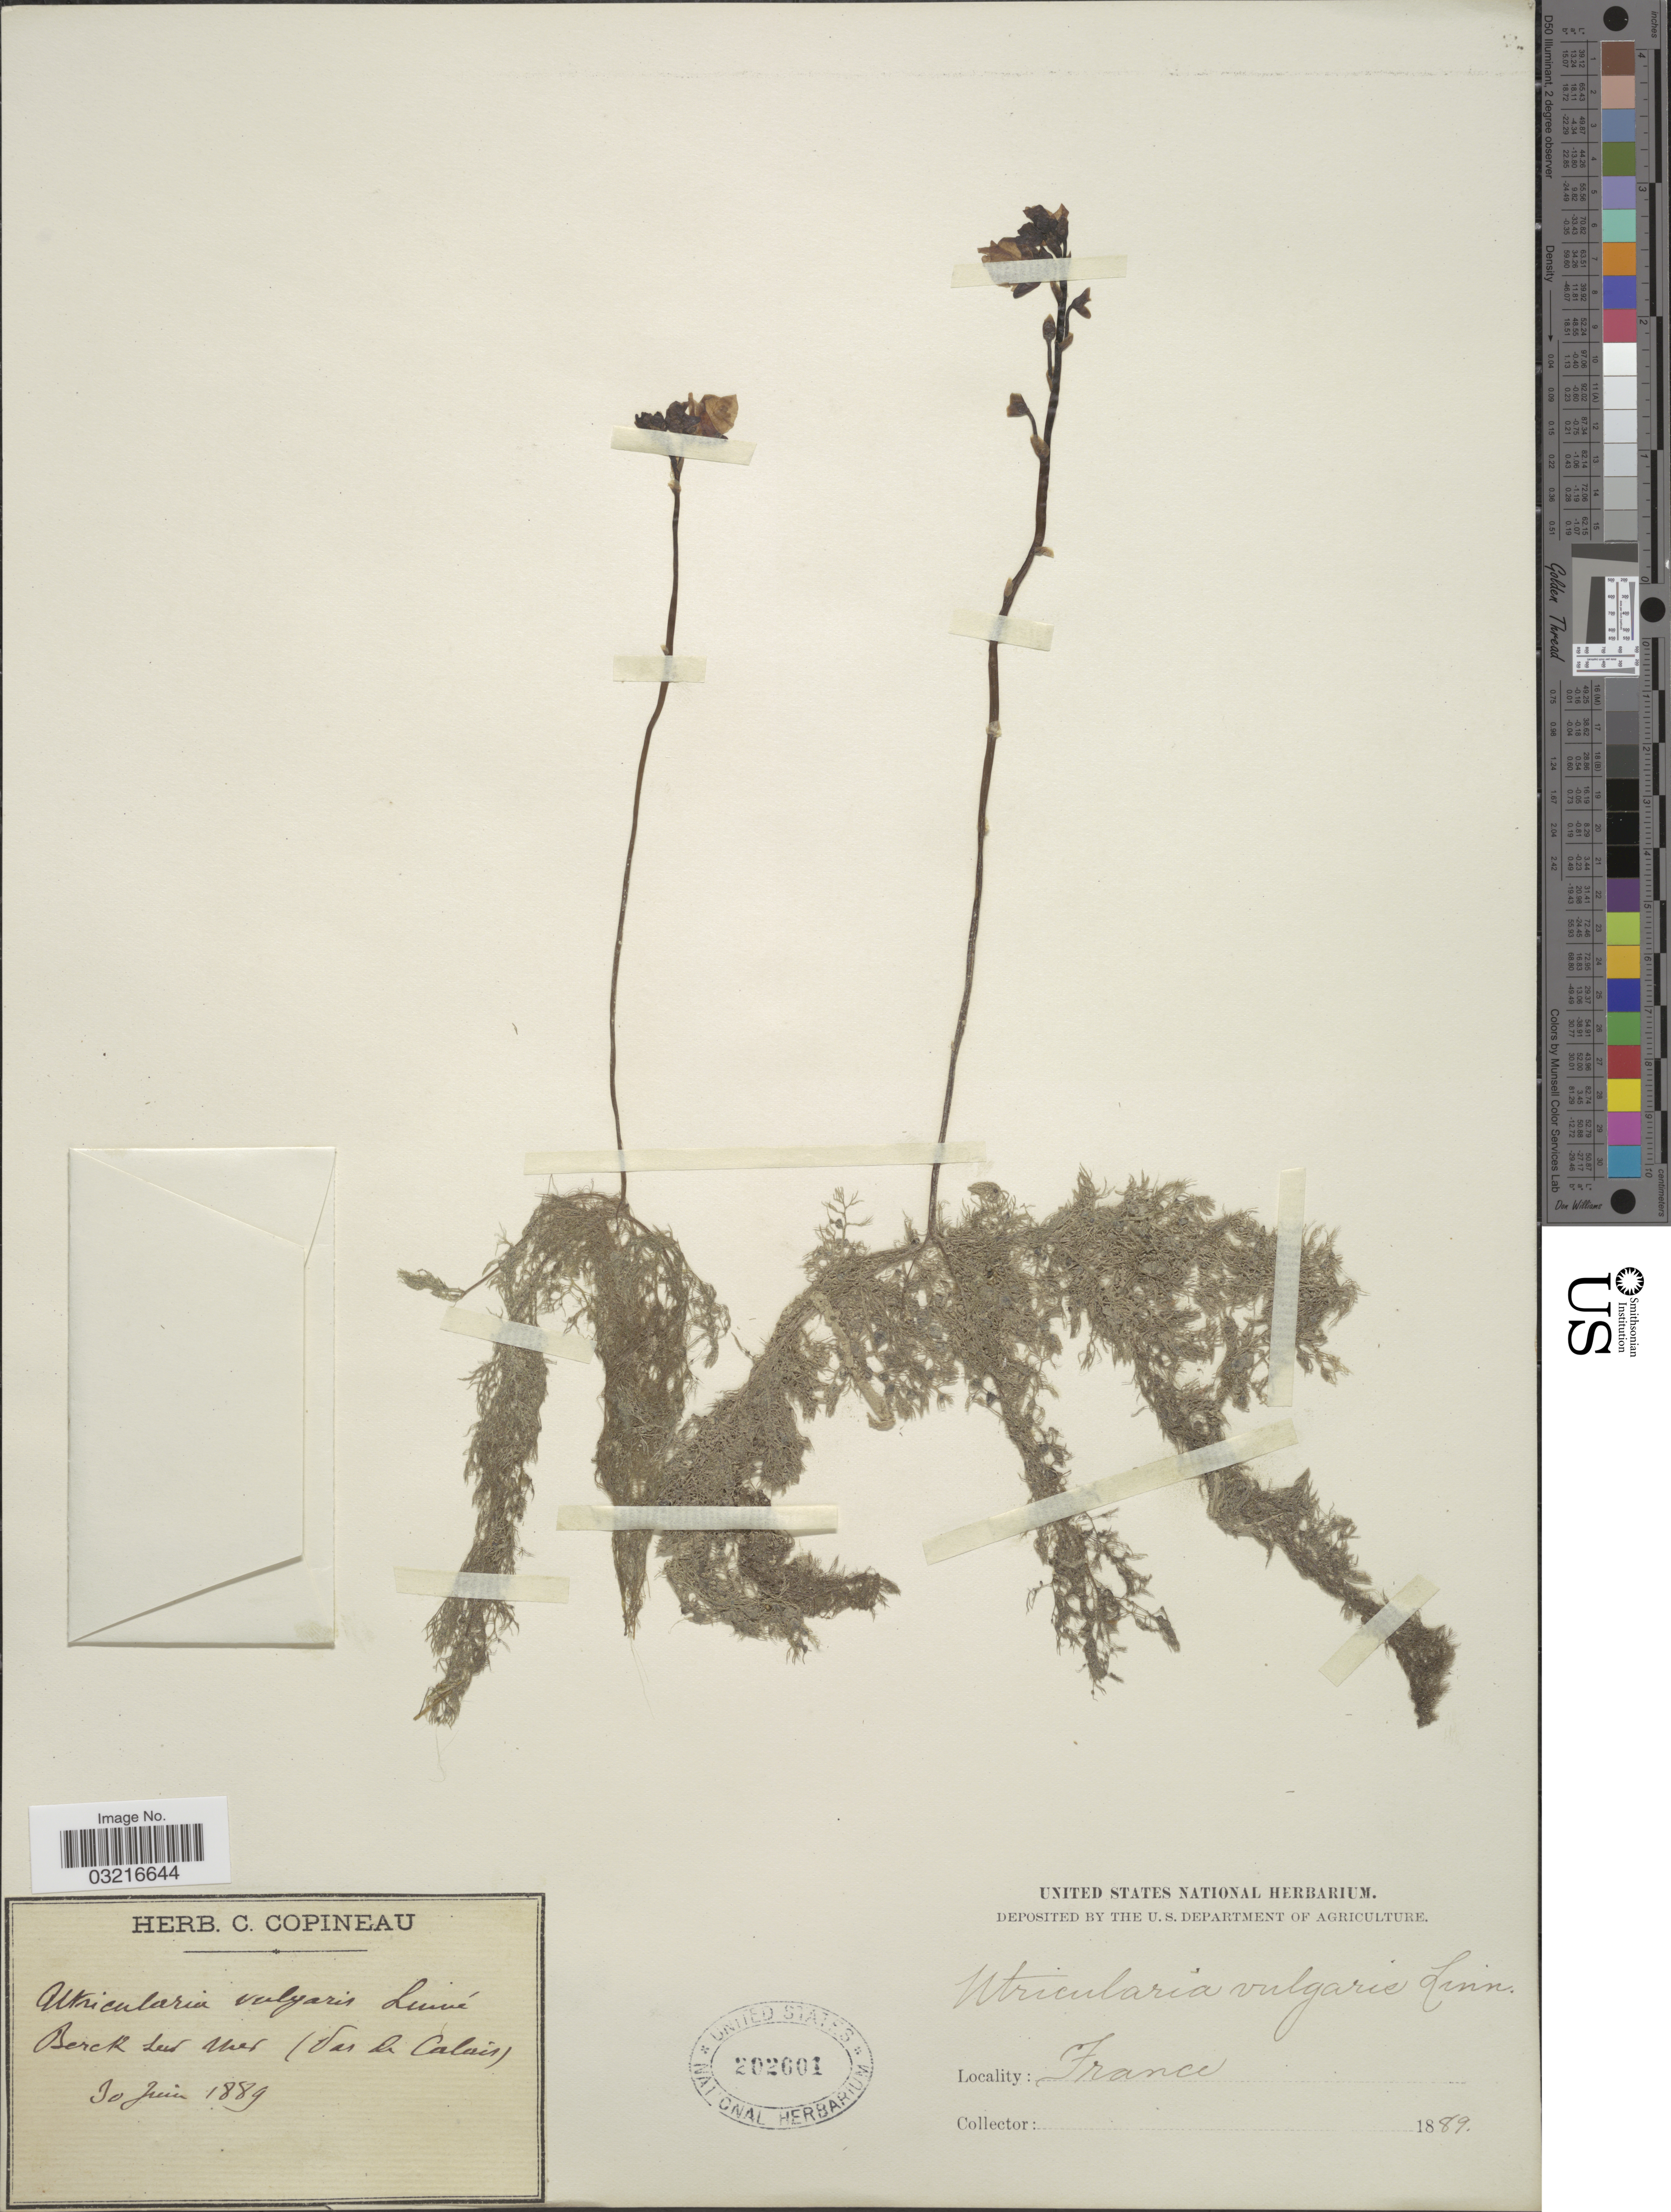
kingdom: Plantae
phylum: Tracheophyta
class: Magnoliopsida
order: Lamiales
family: Lentibulariaceae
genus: Utricularia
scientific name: Utricularia vulgaris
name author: L.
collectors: ex herb. C. Copineau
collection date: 1889-06-30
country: France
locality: Berck sur Mer (Pas de Calais).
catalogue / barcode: US 202601